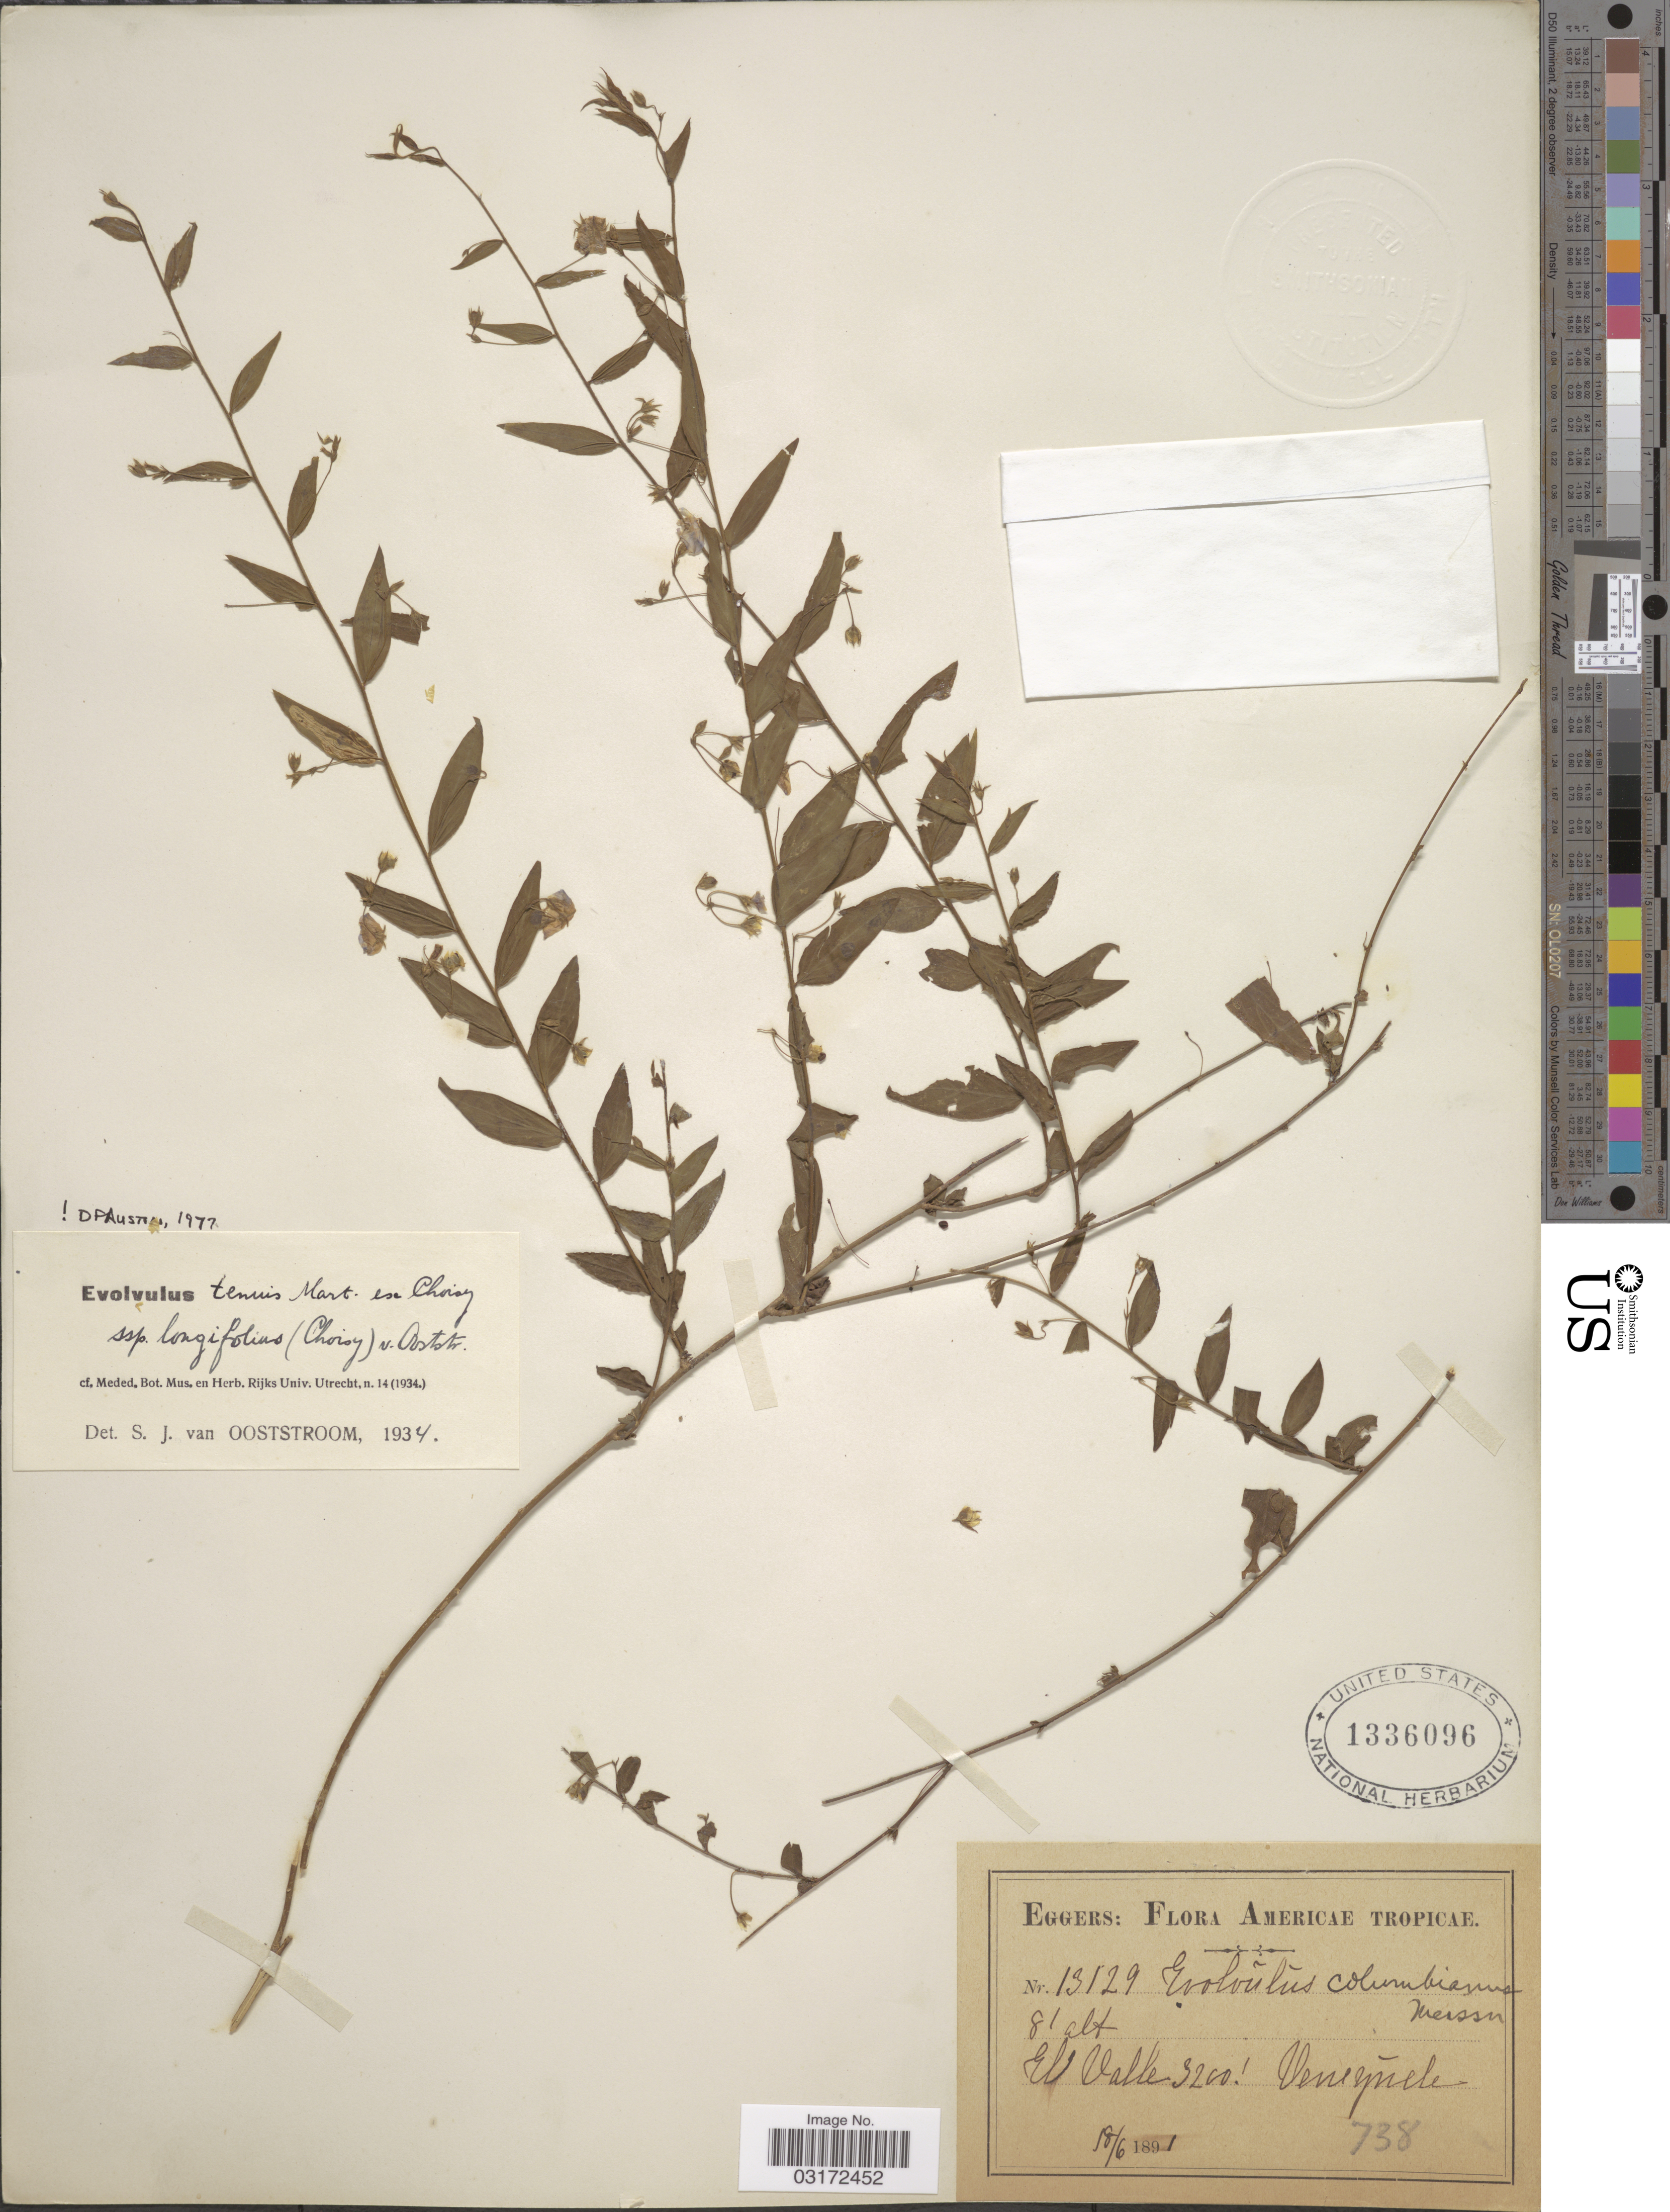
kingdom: Plantae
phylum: Tracheophyta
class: Magnoliopsida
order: Solanales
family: Convolvulaceae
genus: Evolvulus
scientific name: Evolvulus tenuis subsp. longifolius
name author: Mart. ex Choisy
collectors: -. Eggers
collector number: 13129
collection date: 1891-06-18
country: Venezuela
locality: El Valle.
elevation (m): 975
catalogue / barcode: US 1336096